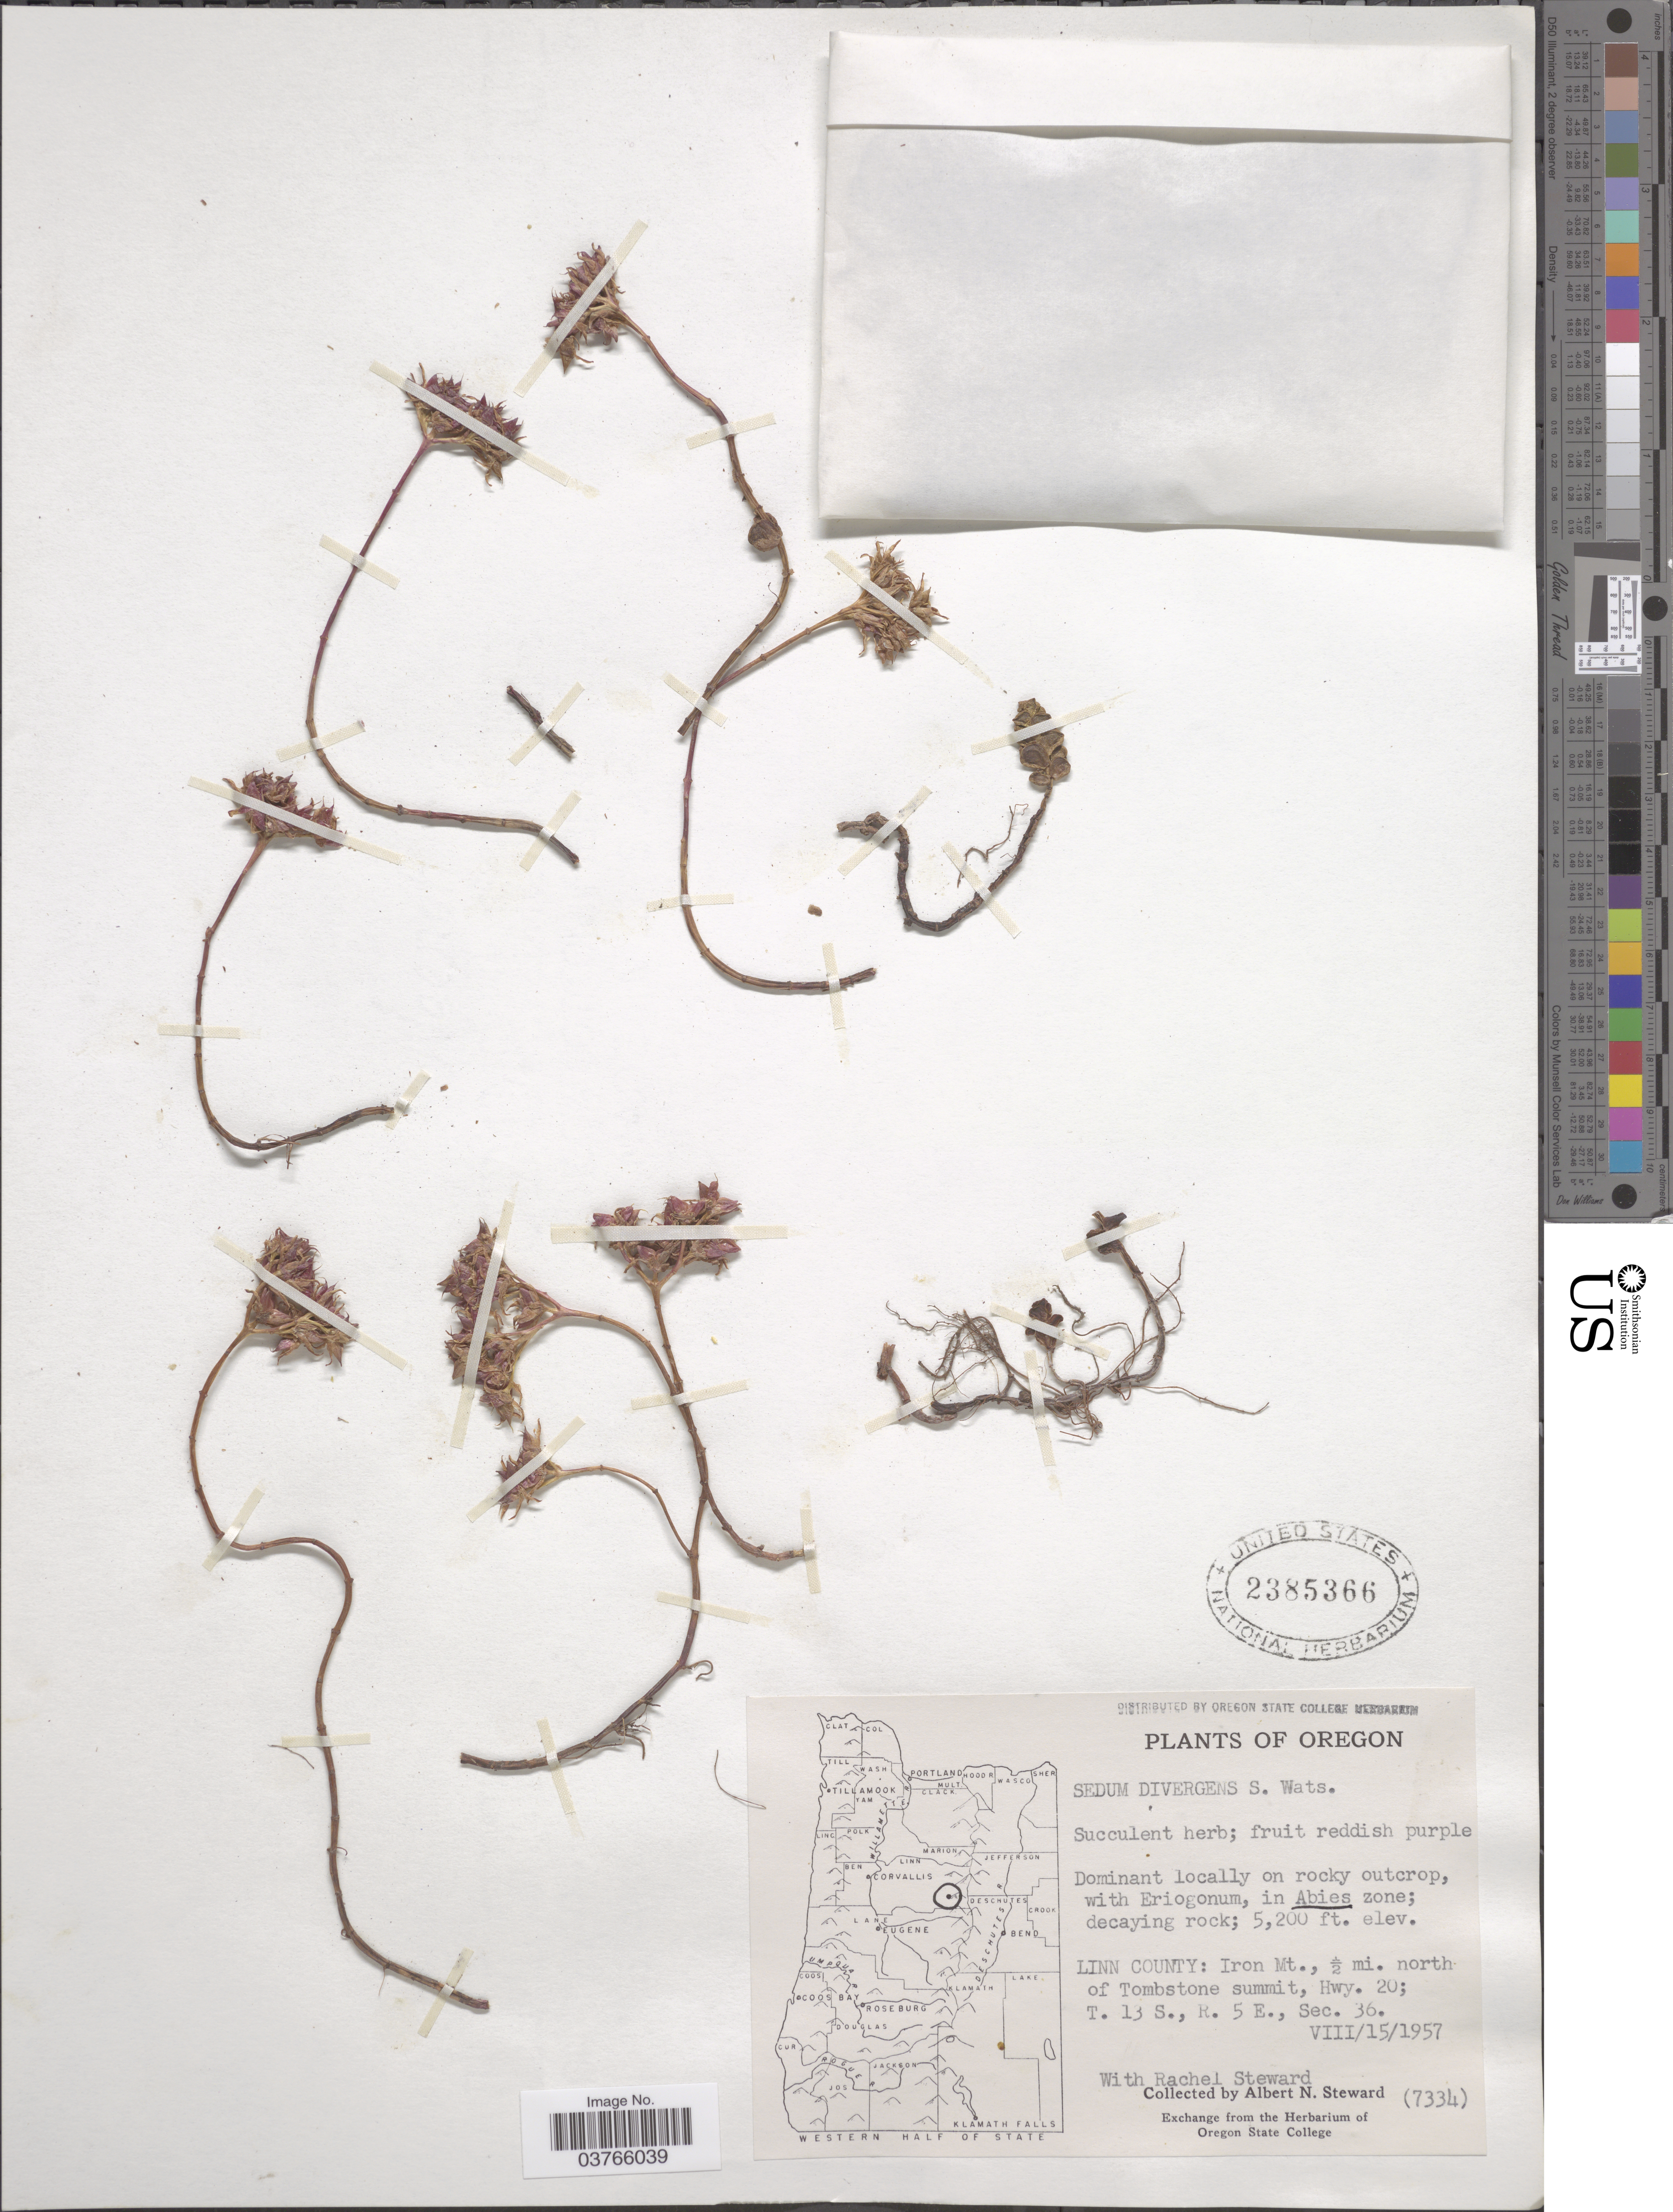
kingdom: Plantae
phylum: Tracheophyta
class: Magnoliopsida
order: Saxifragales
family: Crassulaceae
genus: Sedum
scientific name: Sedum divergens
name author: Greene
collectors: A. N. Steward & R. Steward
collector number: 7334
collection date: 1957-07-15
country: United States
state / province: Oregon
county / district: Linn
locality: Linn County: Iron Mt., ½ mi. north of Tombstone summit, Hwy. 20; T. 13 S., R. 5 E., Sec. 36.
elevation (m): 1585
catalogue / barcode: US 2385366